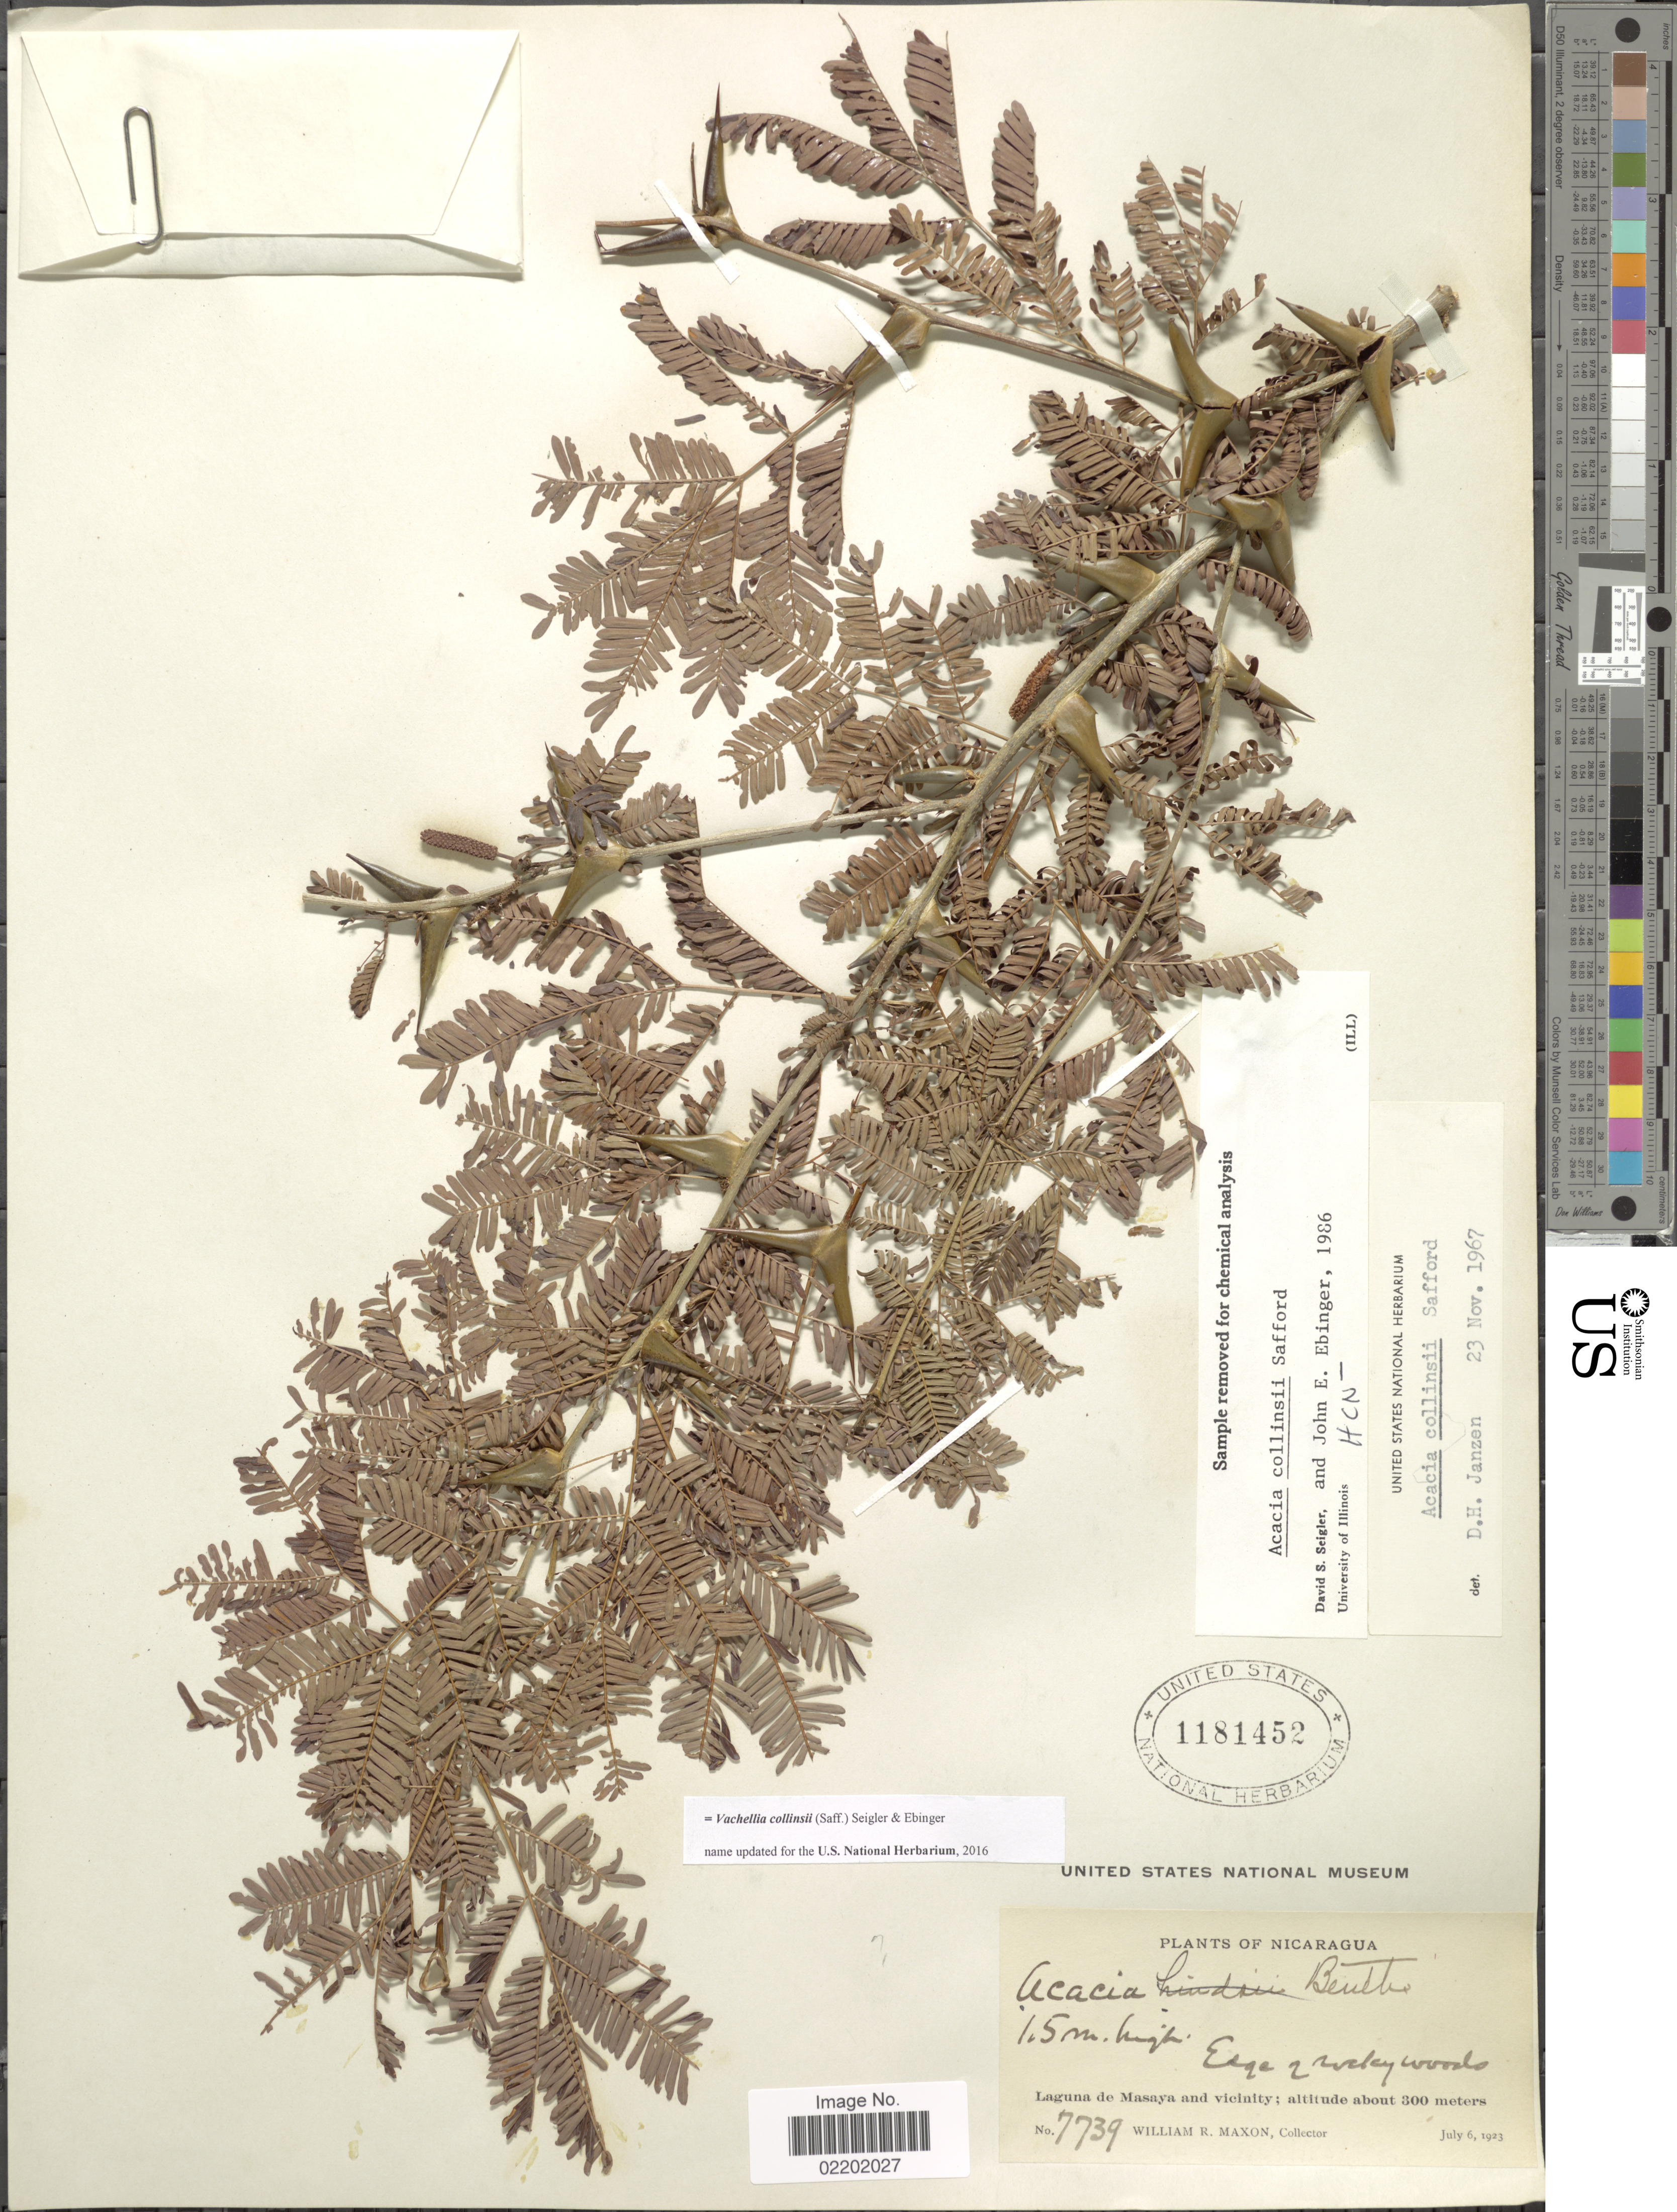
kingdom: Plantae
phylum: Tracheophyta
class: Magnoliopsida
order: Fabales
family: Fabaceae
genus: Vachellia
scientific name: Vachellia collinsii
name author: (Saff.) Seigler & Ebinger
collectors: W. R. Maxon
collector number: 7739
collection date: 1923-07-06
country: Nicaragua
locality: Laguna de Masaya and vicinity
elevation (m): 300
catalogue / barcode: US 1181452